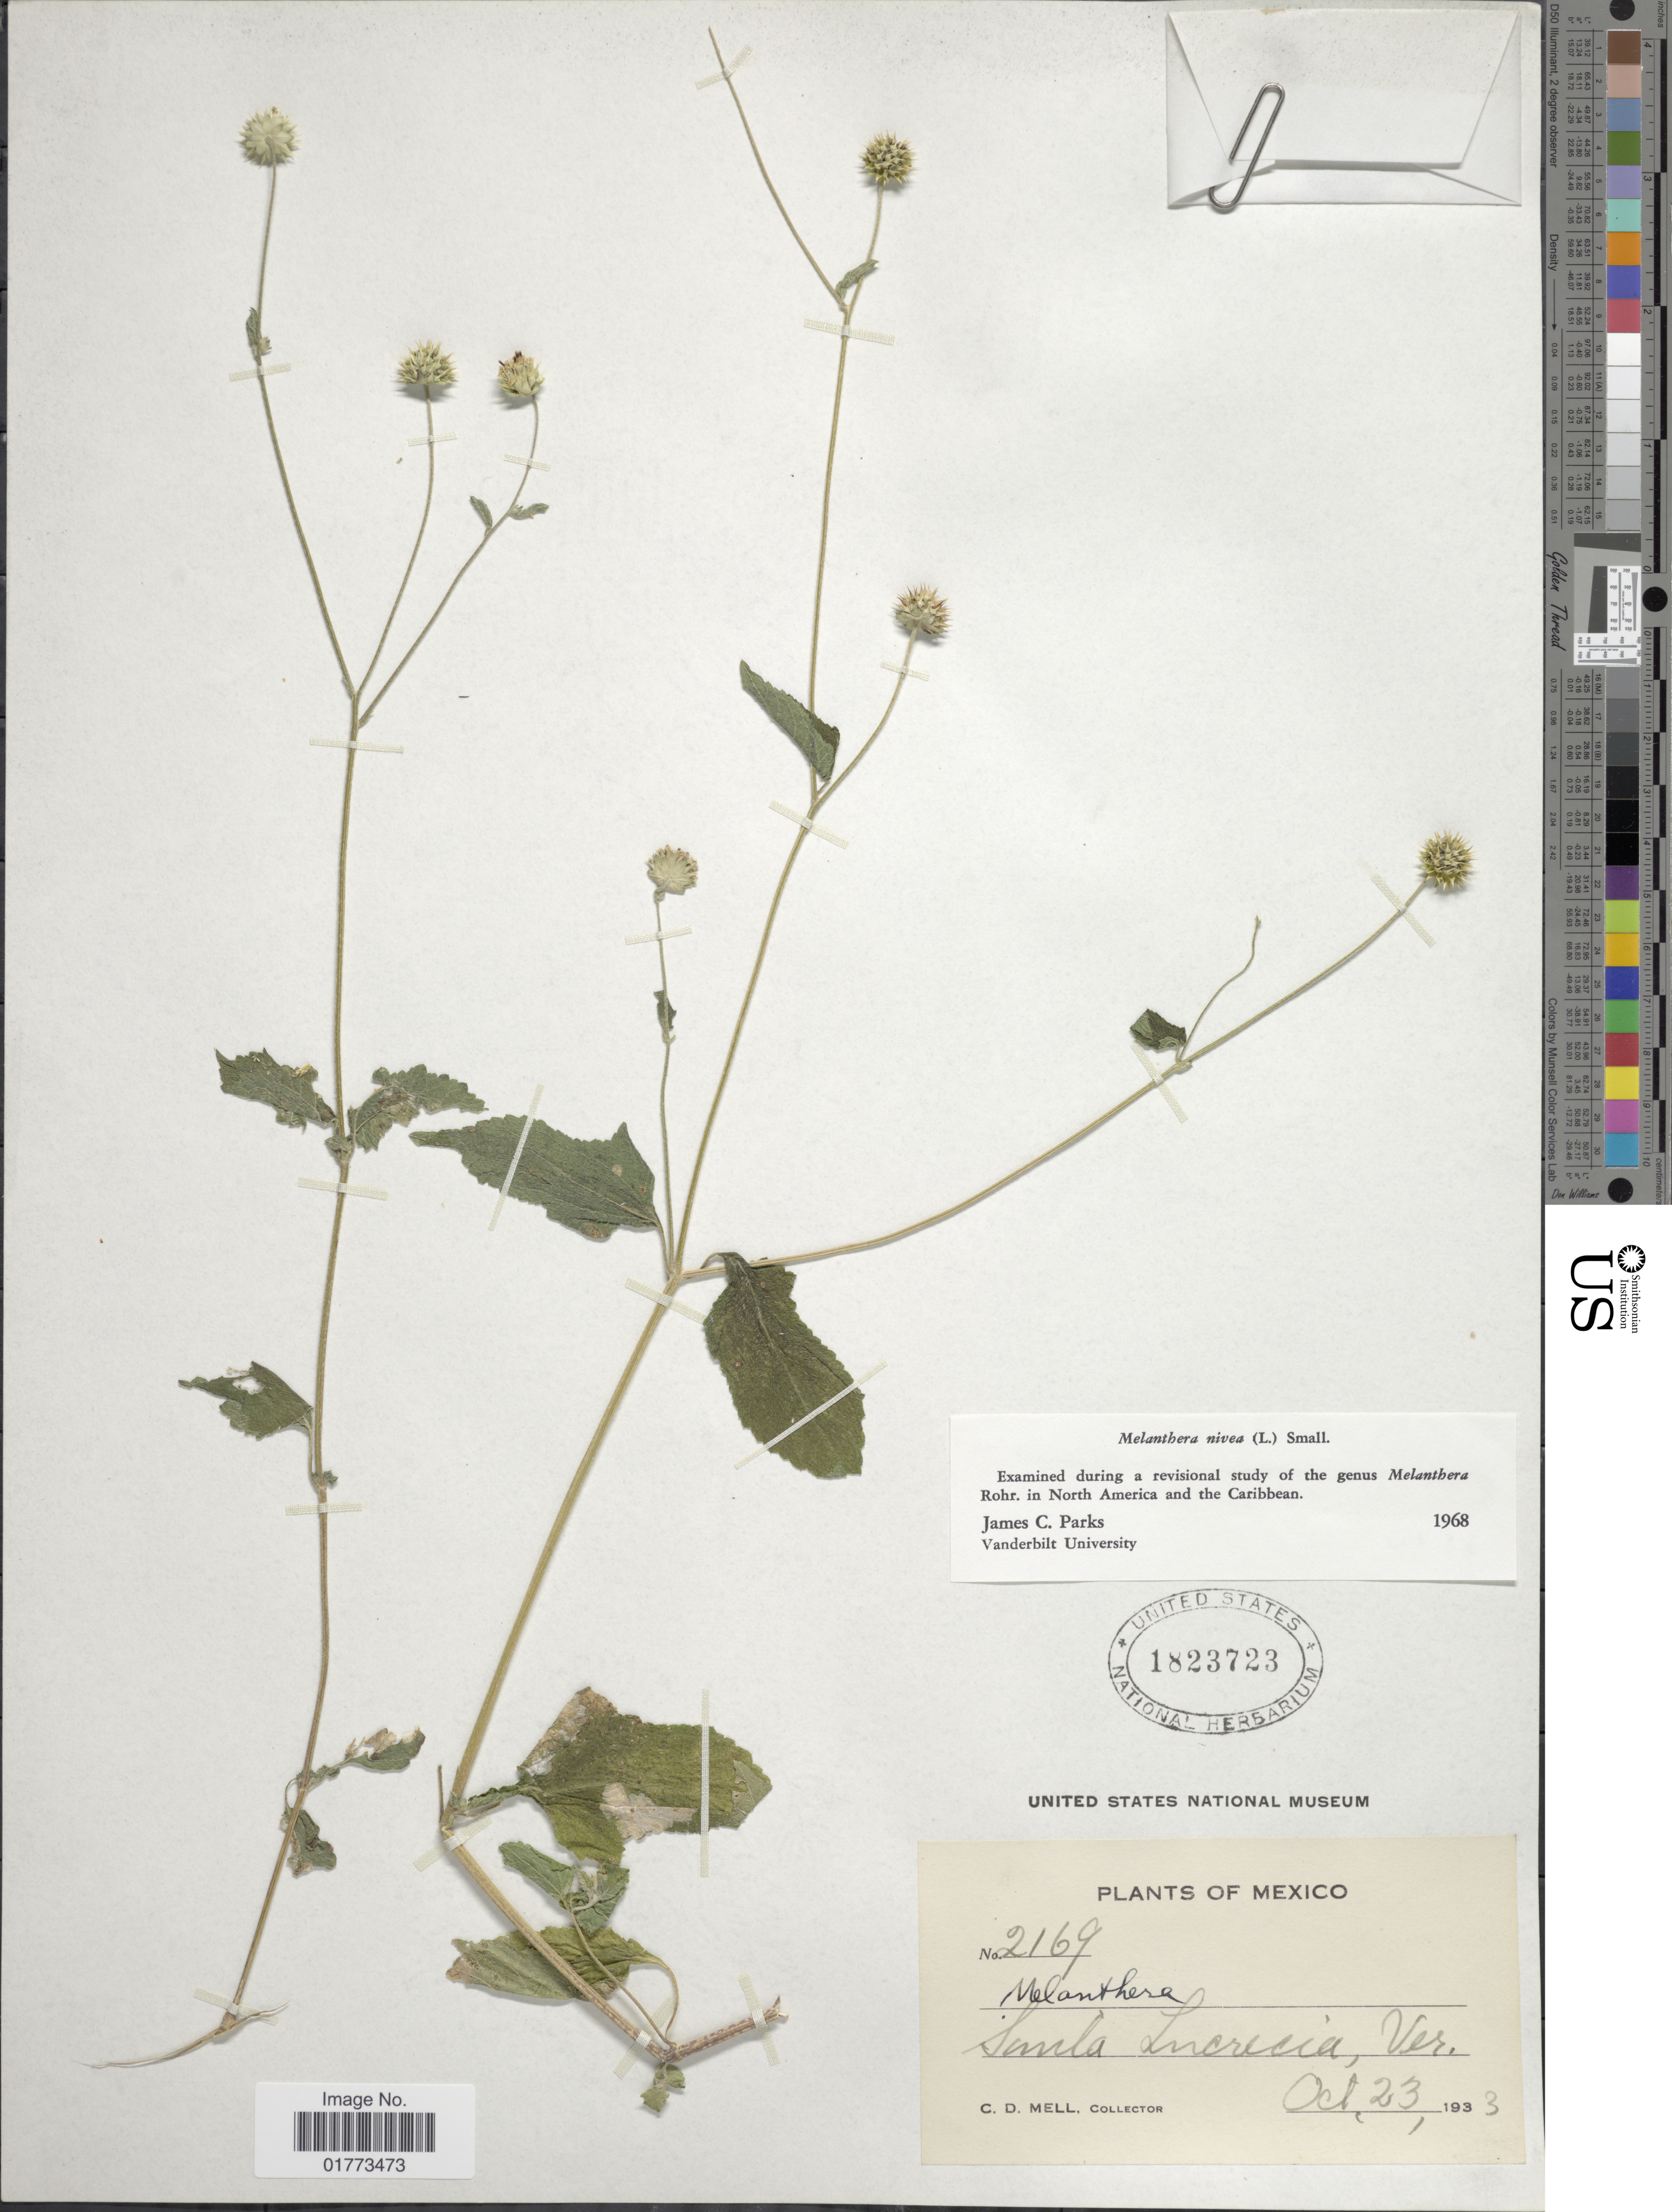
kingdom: Plantae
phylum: Tracheophyta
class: Magnoliopsida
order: Asterales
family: Asteraceae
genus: Melanthera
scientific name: Melanthera nivea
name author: (L.) Small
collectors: C. D. Mell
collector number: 2169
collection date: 1933-10-23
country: Mexico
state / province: Veracruz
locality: Santa Lucrecia, Ver.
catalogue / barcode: US 1823723